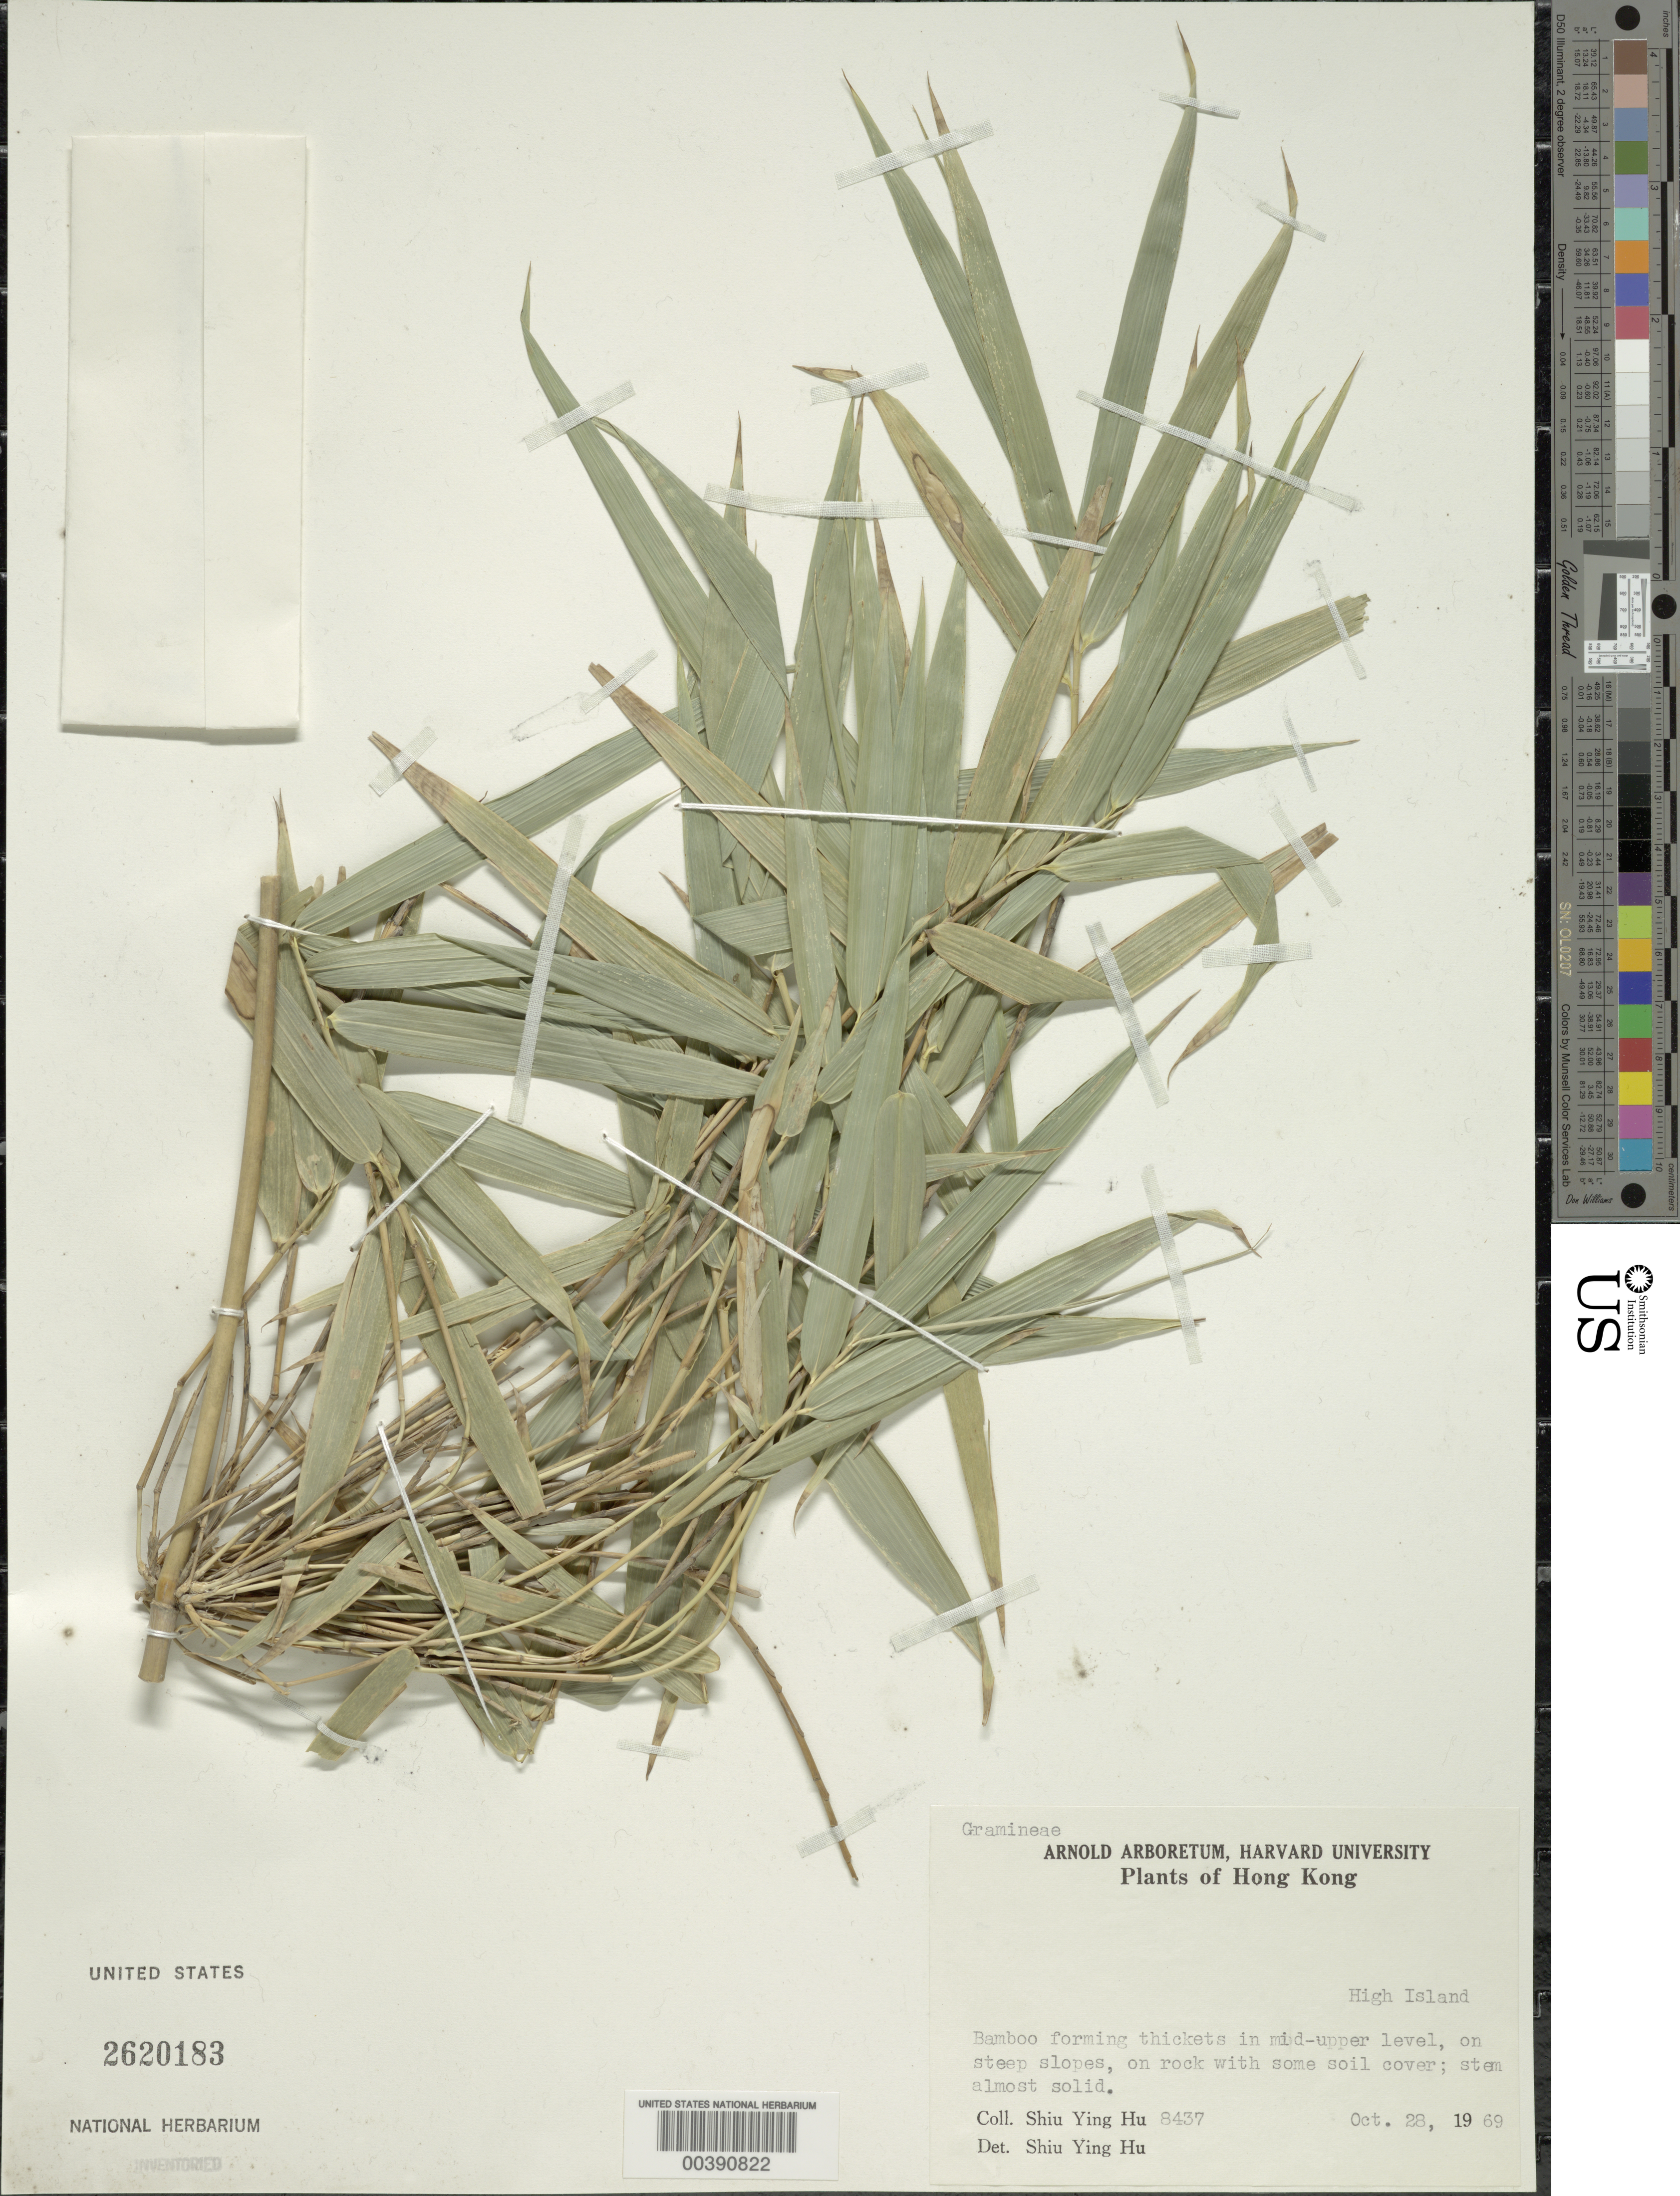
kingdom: Plantae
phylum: Tracheophyta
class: Liliopsida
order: Poales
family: Poaceae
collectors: Y. Shiu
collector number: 8437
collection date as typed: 28 Oct 1969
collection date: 1969-10-28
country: China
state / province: Hong Kong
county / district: New Territories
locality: High i.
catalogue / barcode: US 2620183